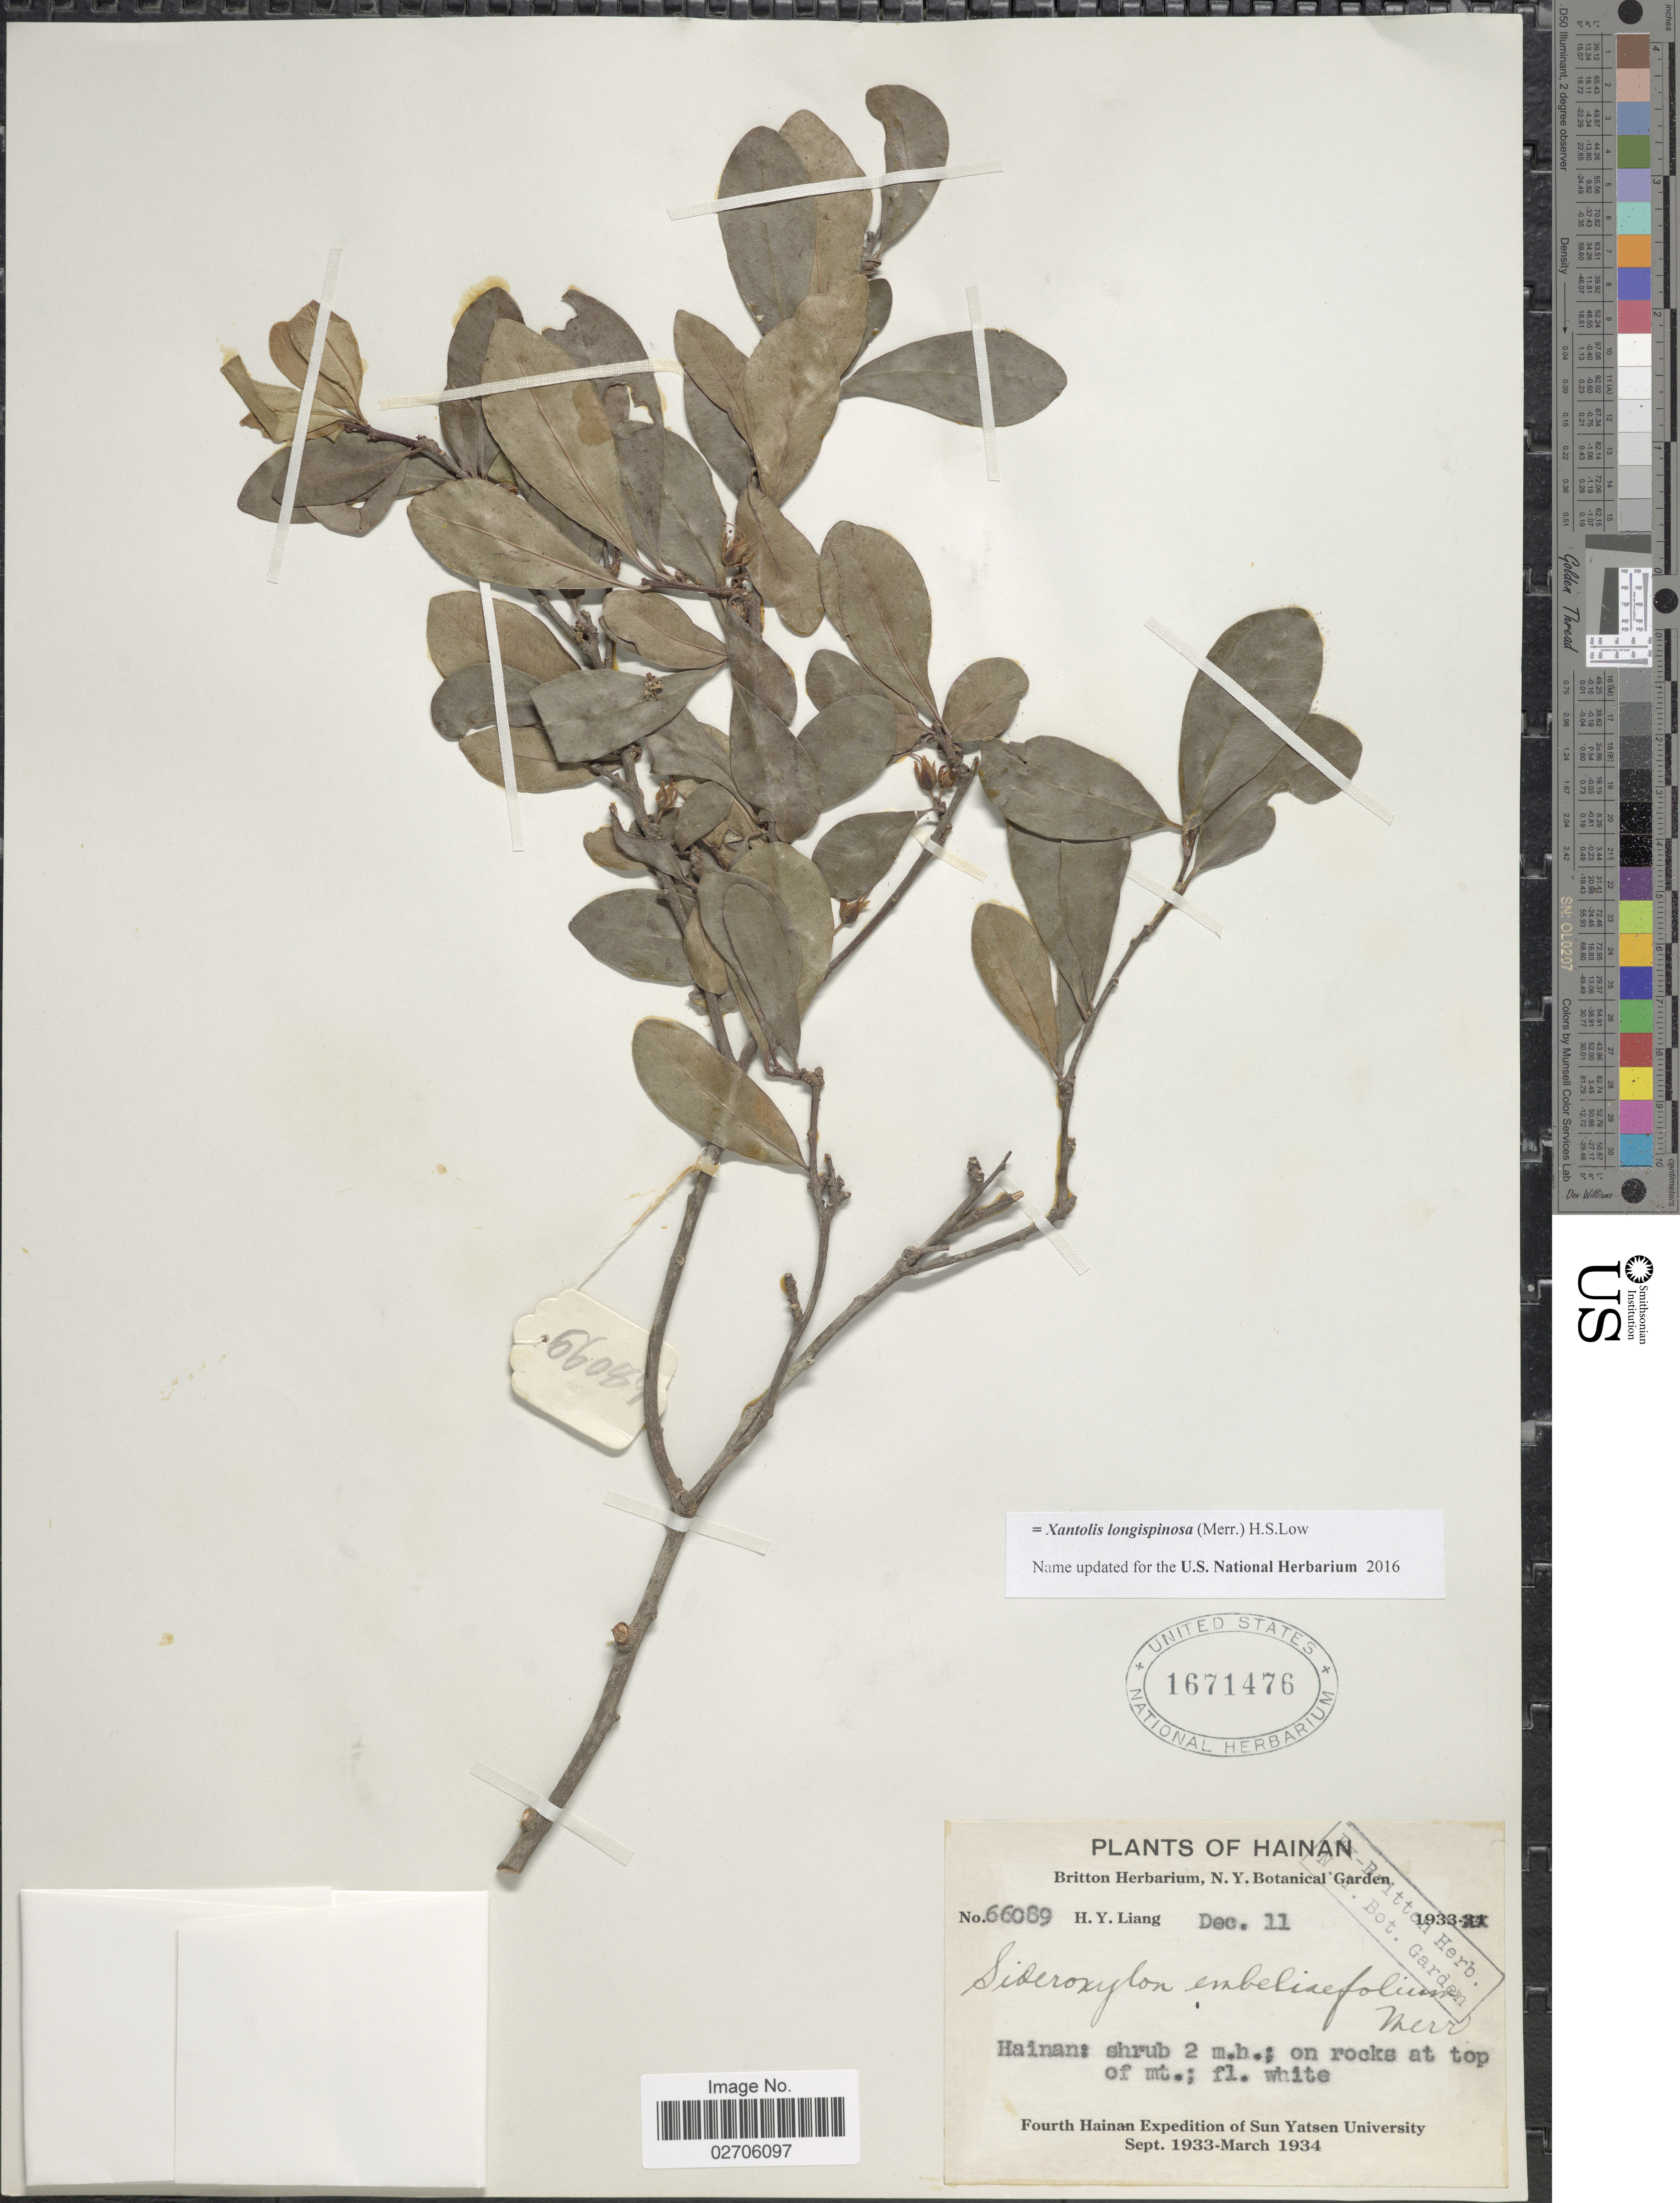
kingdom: Plantae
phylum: Tracheophyta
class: Magnoliopsida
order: Ericales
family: Sapotaceae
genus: Xantolis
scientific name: Xantolis longispinosa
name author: (Merr.) H.S. Lo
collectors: H. Y. Liang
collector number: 66089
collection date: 1933-12-11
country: China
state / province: Hainan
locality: Hainan. On rocks at top of mt.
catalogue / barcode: US 1671476